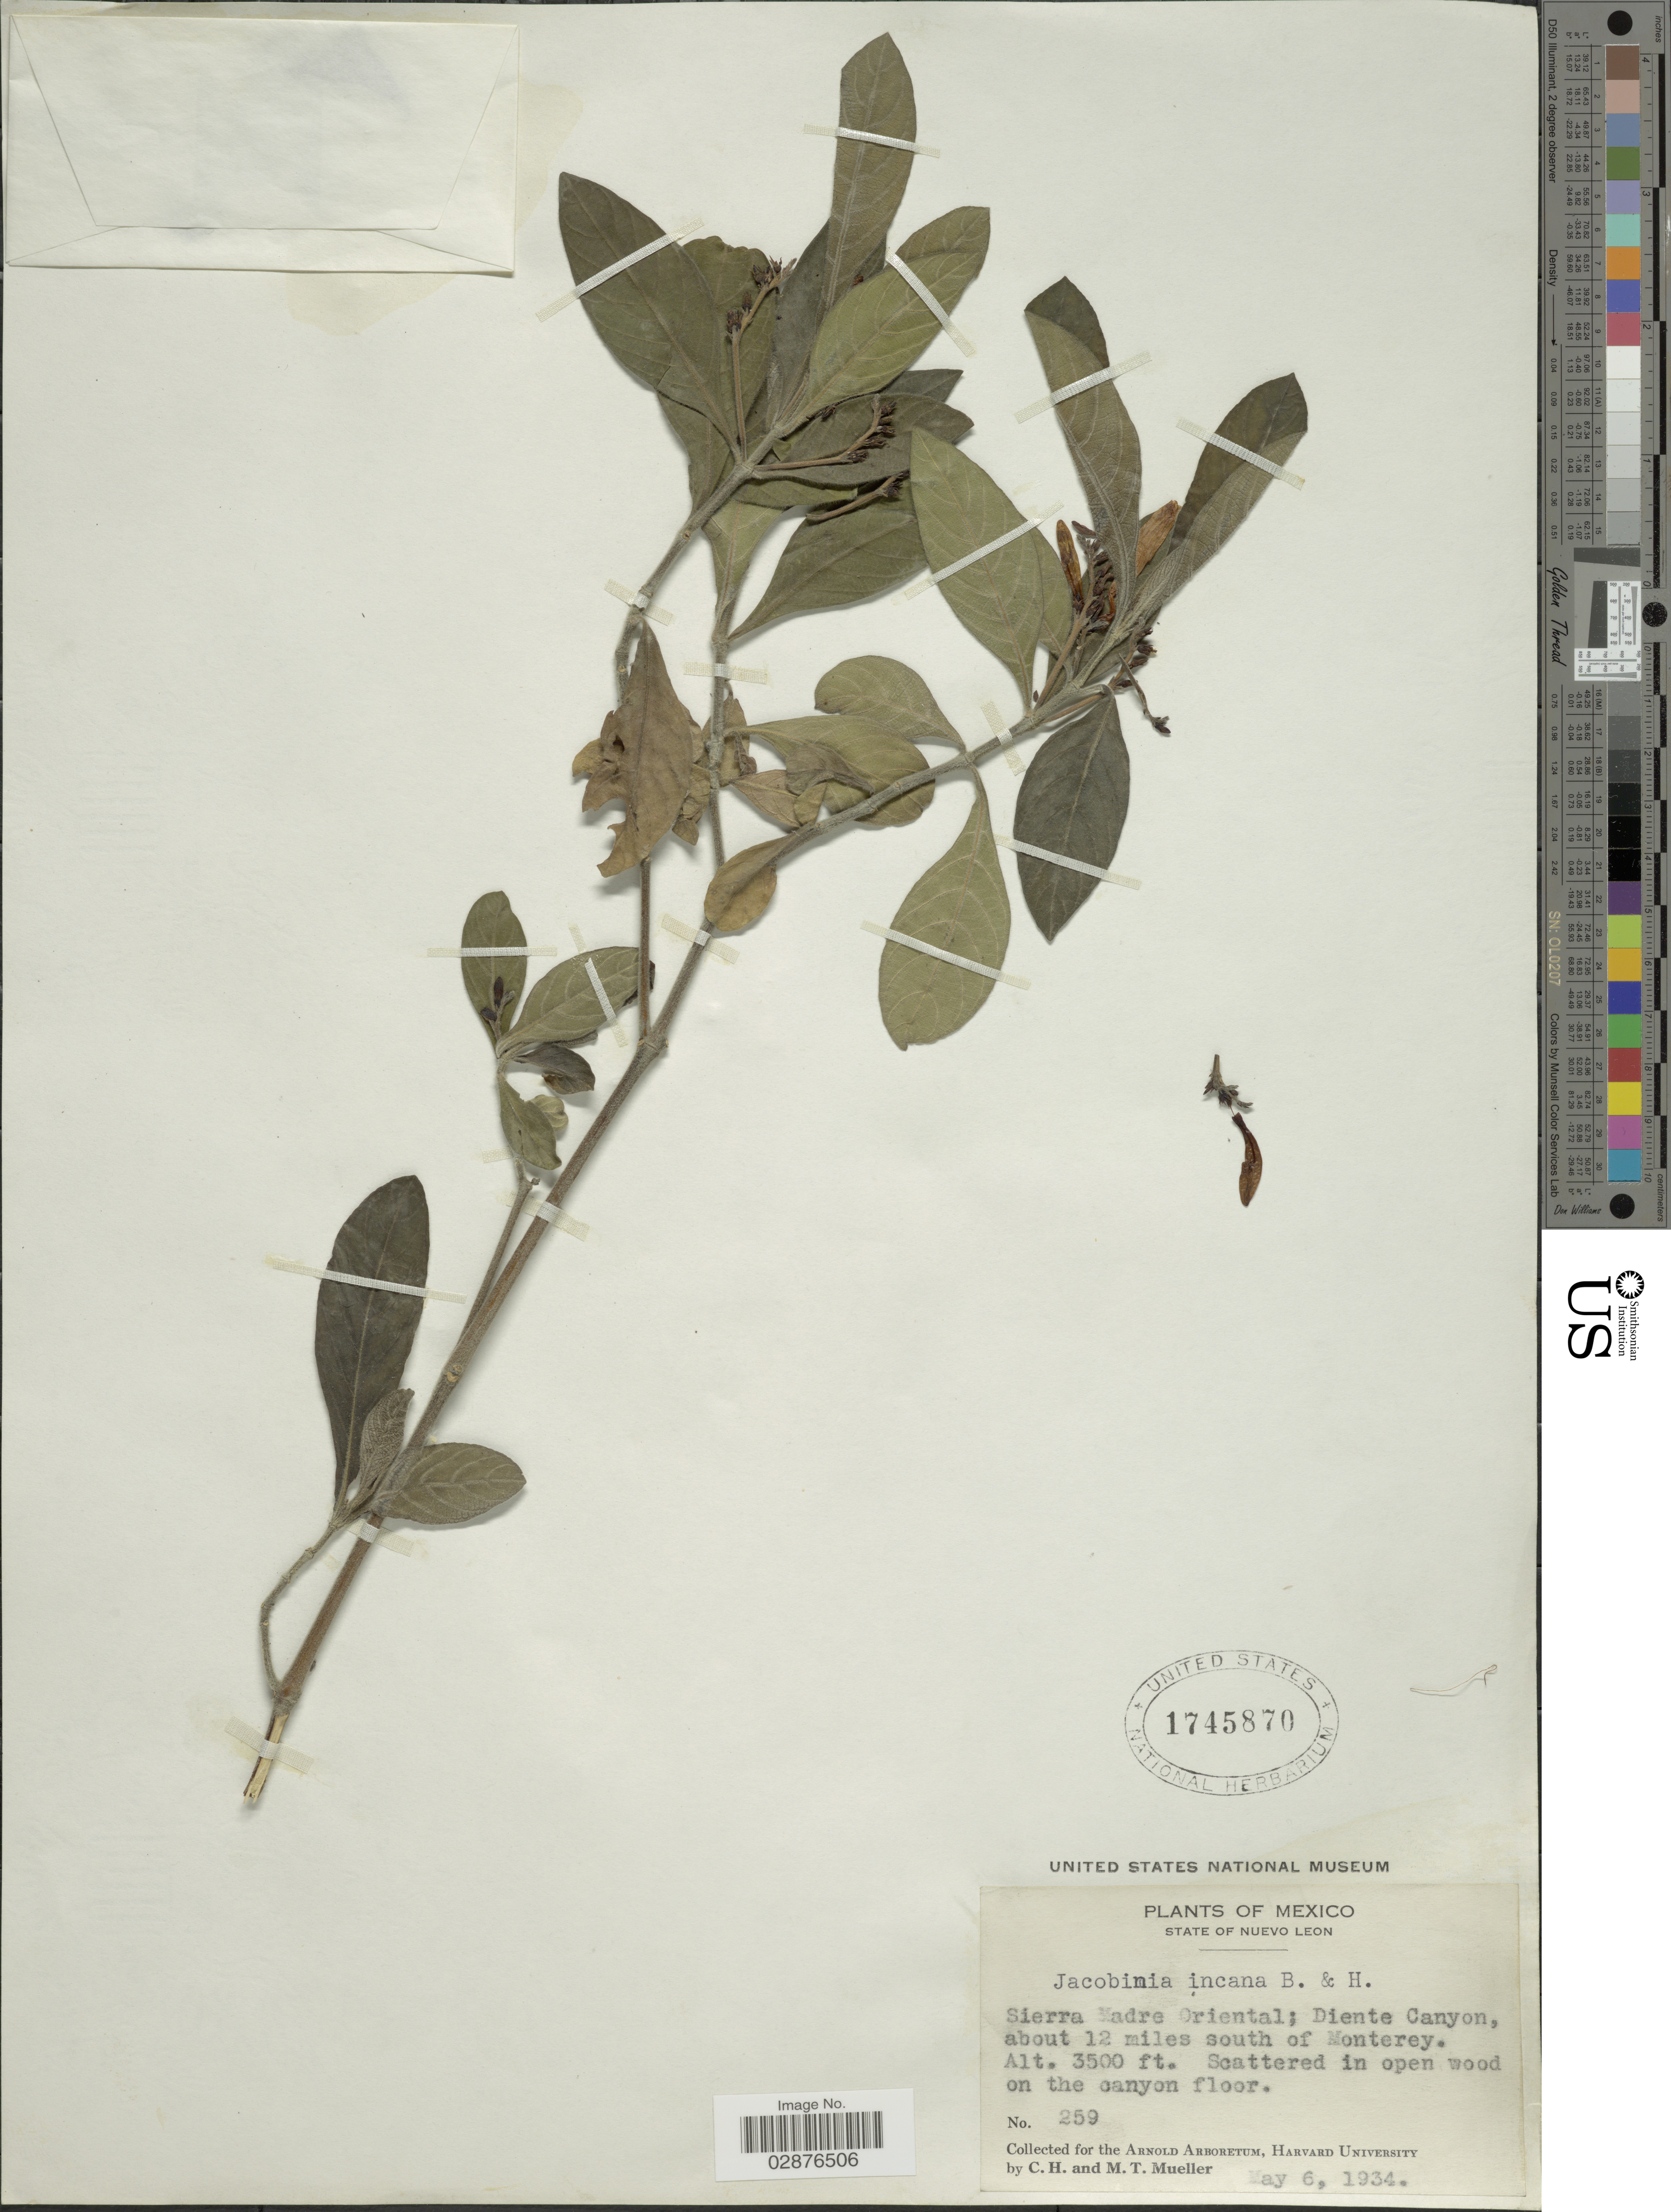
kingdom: Plantae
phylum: Tracheophyta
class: Magnoliopsida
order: Lamiales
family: Acanthaceae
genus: Justicia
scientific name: Justicia leonardii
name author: Wassh.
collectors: C. H. Mueller & M. Mueller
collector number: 259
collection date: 1934-05-06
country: Mexico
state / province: Nuevo León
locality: Sierra Madre Oriental; Diente Canyon, about 12 miles south of Monterey.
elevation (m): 1067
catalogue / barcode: US 1745870